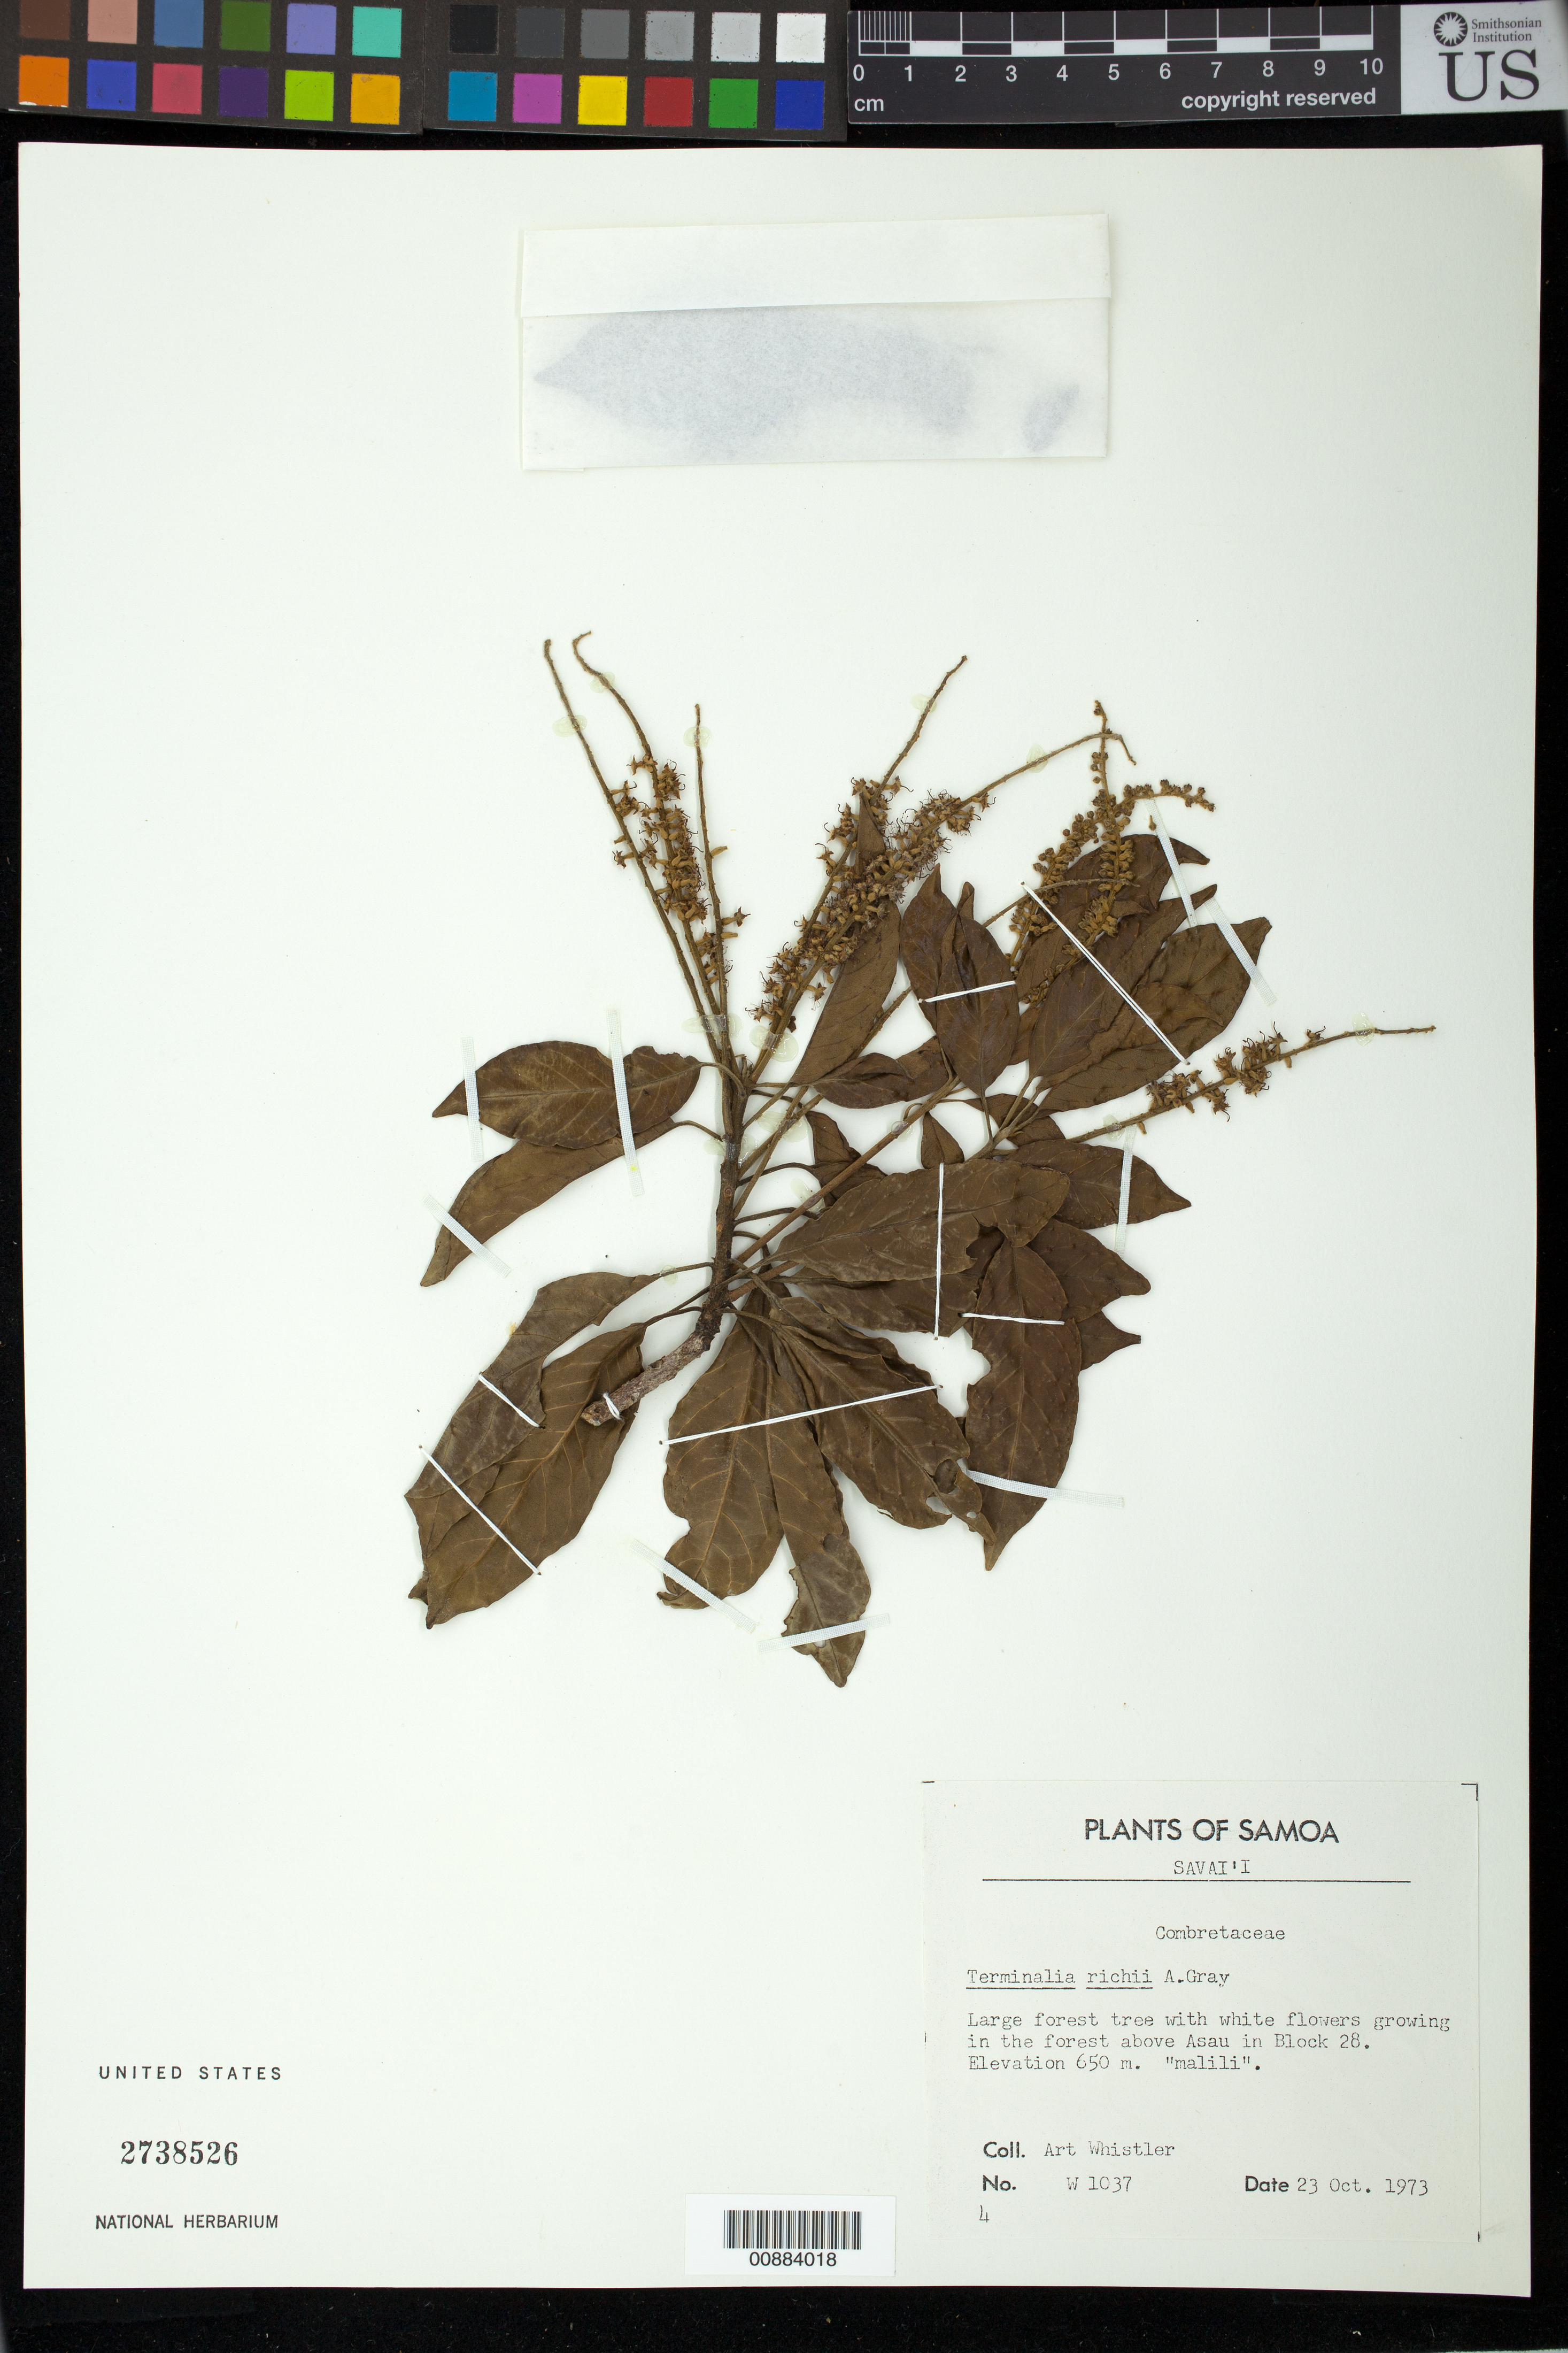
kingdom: Plantae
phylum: Tracheophyta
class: Magnoliopsida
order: Myrtales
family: Combretaceae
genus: Terminalia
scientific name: Terminalia richii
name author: A. Gray in Wilkes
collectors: A. Whistler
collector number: W 1037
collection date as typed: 23 Oct 1973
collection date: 1973-10-23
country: Samoa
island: Savai'i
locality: forest above Asau in Block 28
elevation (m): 650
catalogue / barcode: US 2738526